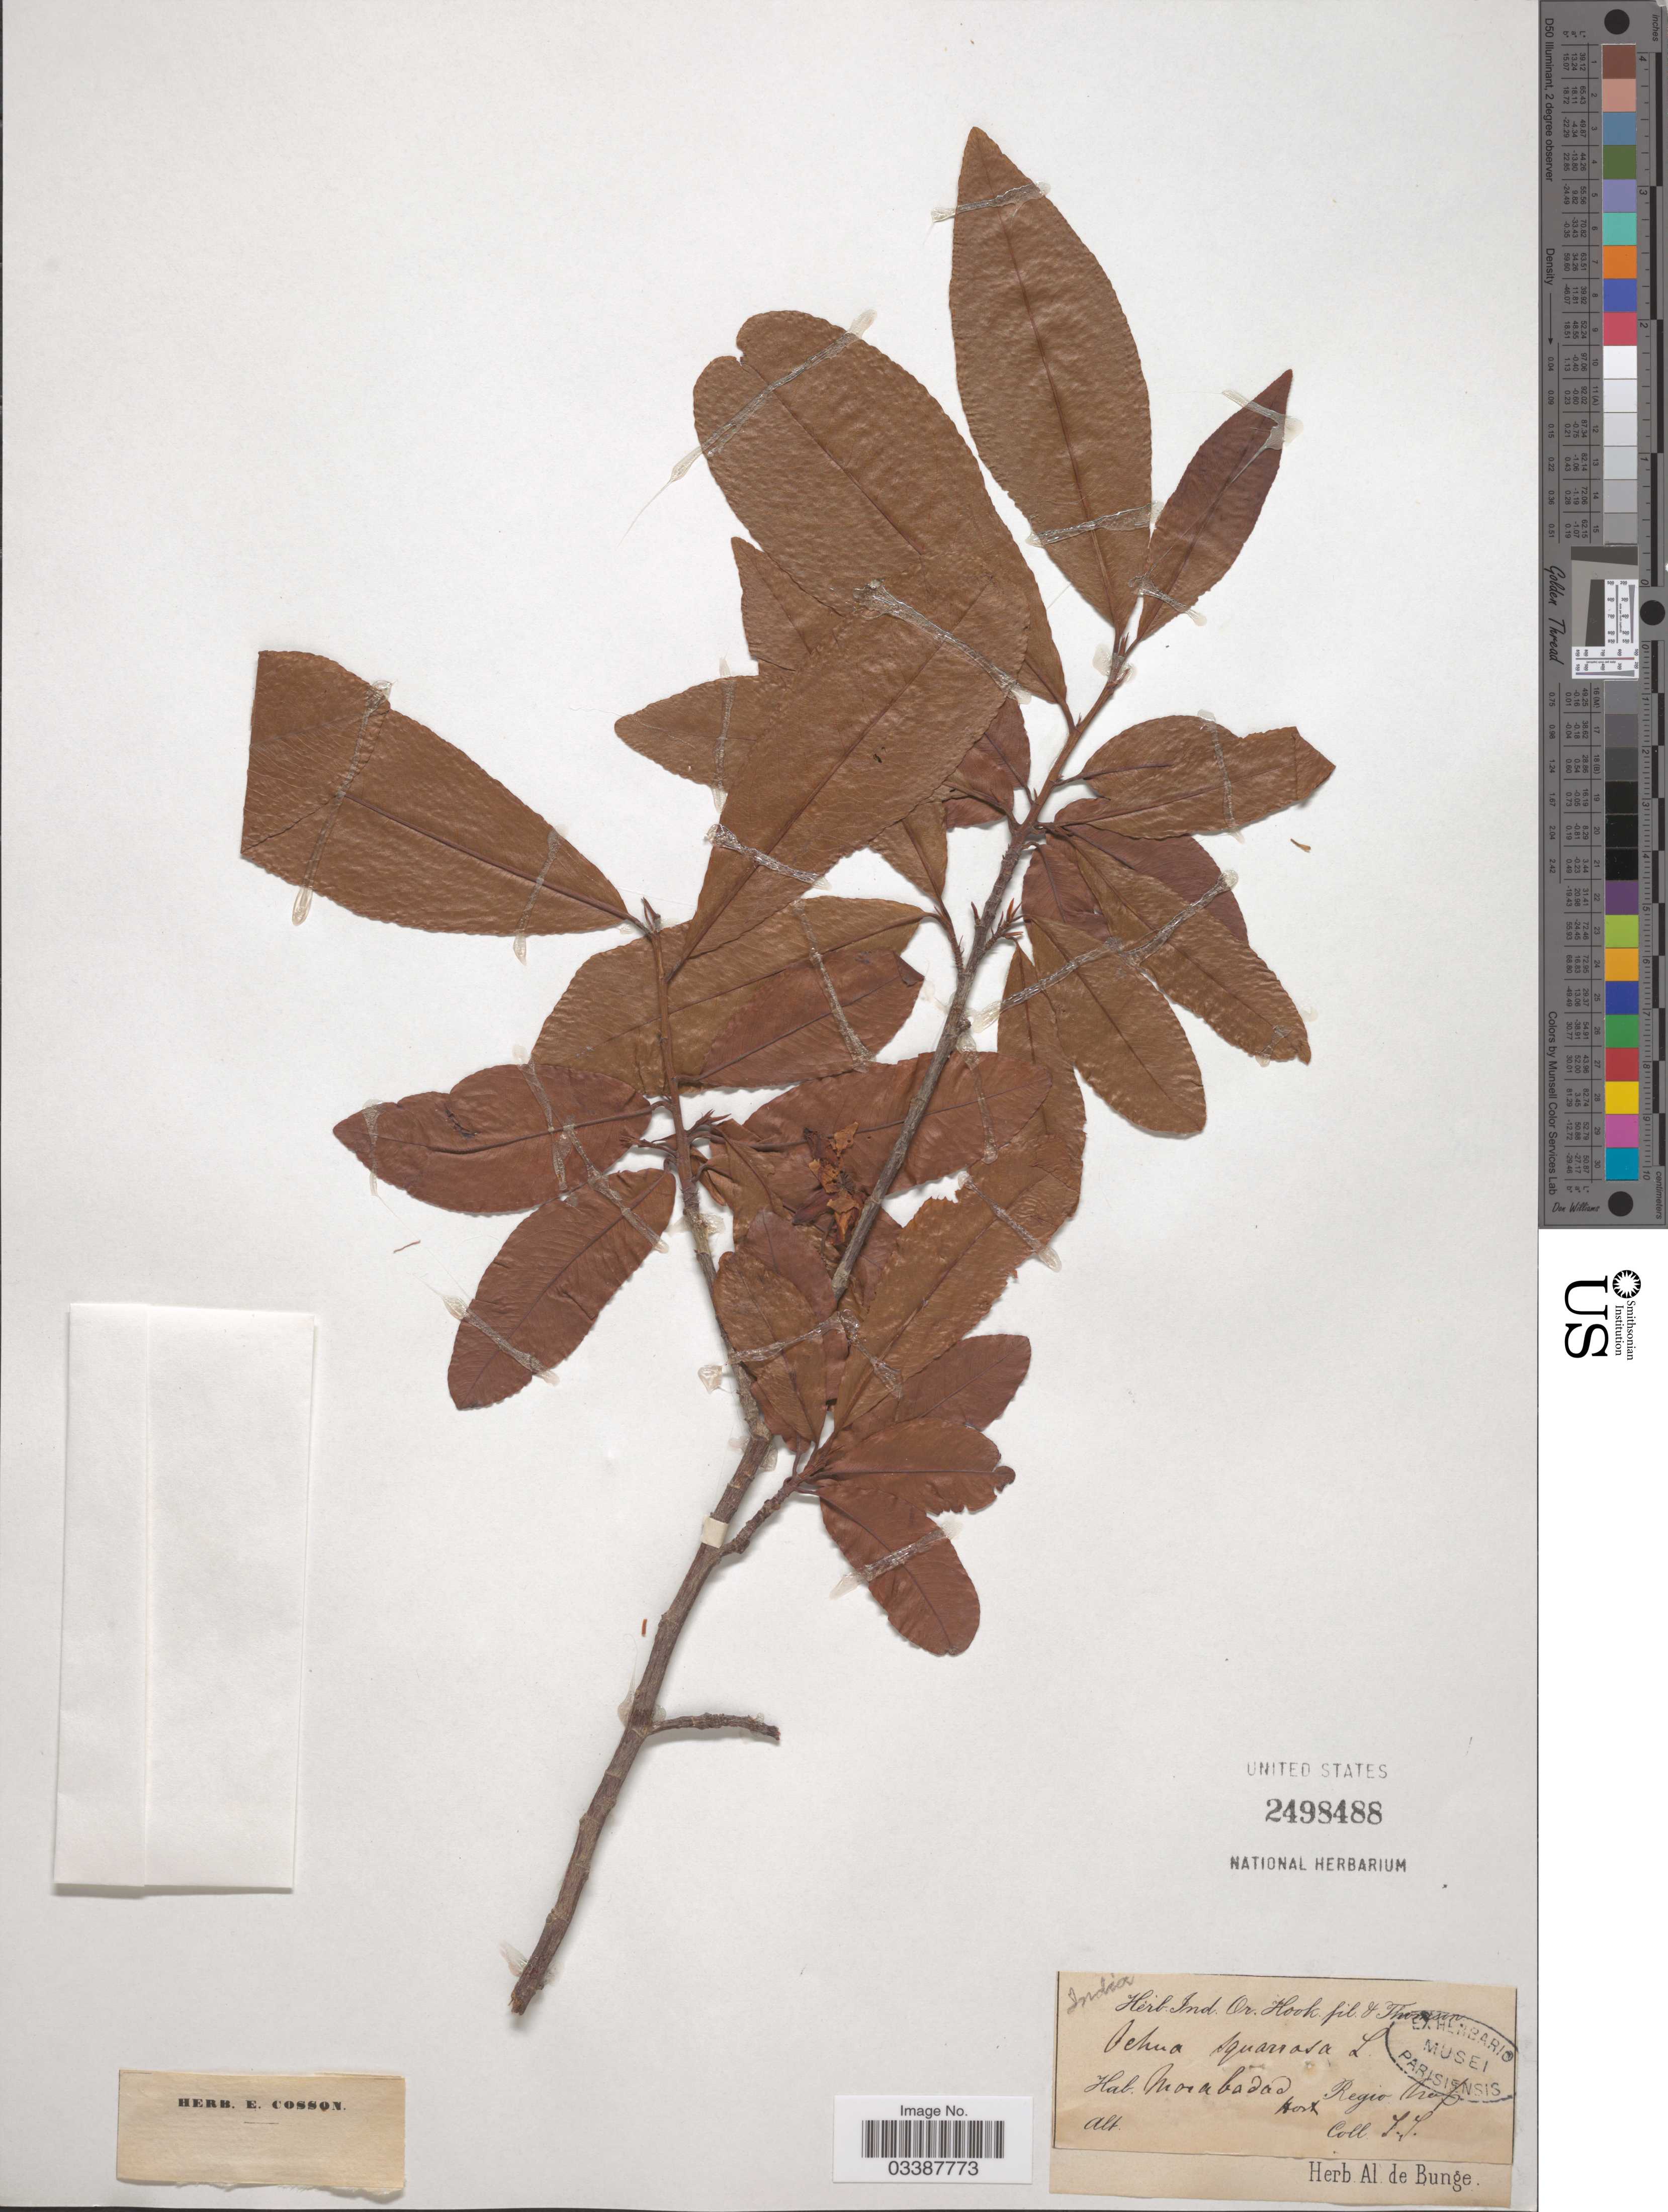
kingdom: Plantae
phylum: Tracheophyta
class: Magnoliopsida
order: Malpighiales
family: Ochnaceae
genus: Ochna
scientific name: Ochna squarrosa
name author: L.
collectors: T. Thomson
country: India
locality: Morabadad Hort.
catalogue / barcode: US 2498488